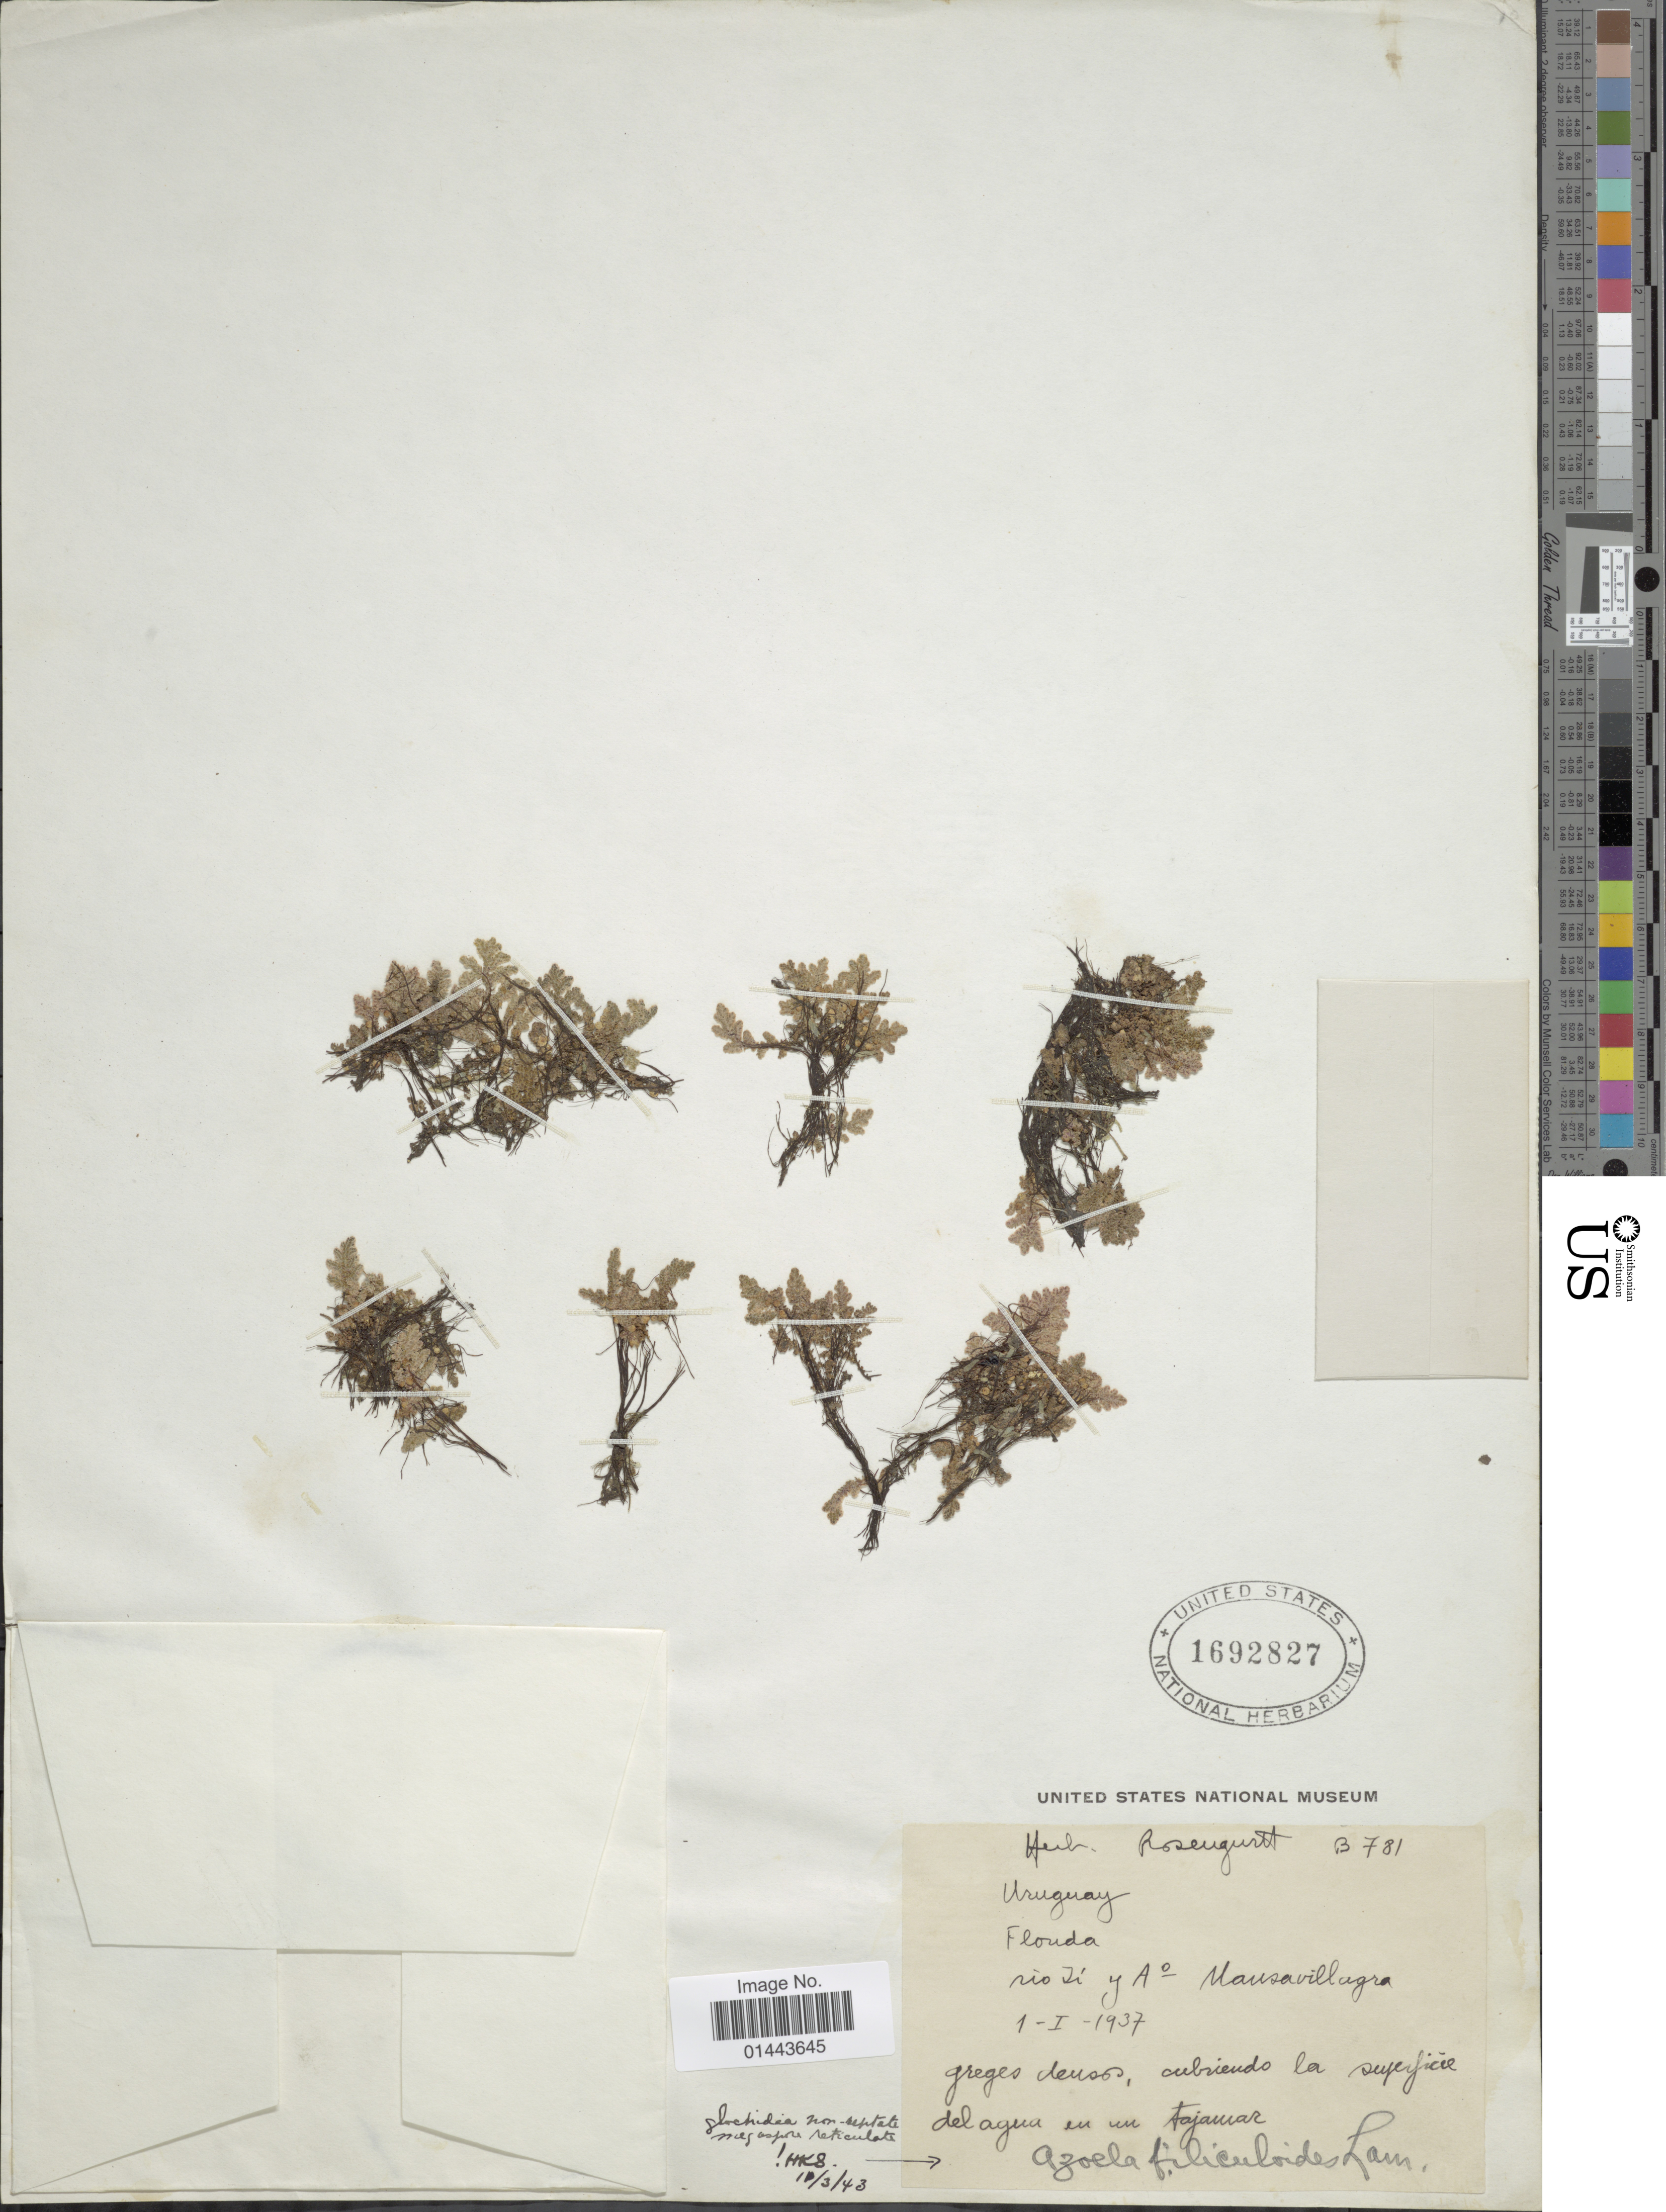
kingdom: Plantae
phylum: Tracheophyta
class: Polypodiopsida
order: Salviniales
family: Salviniaceae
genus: Azolla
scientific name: Azolla filiculoides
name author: Lam.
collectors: ex herb. Rosengurtt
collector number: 3781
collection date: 1937-01-01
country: Uruguay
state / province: Florida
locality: Rio Yi y A. Mansavillagra.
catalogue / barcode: US 1692827